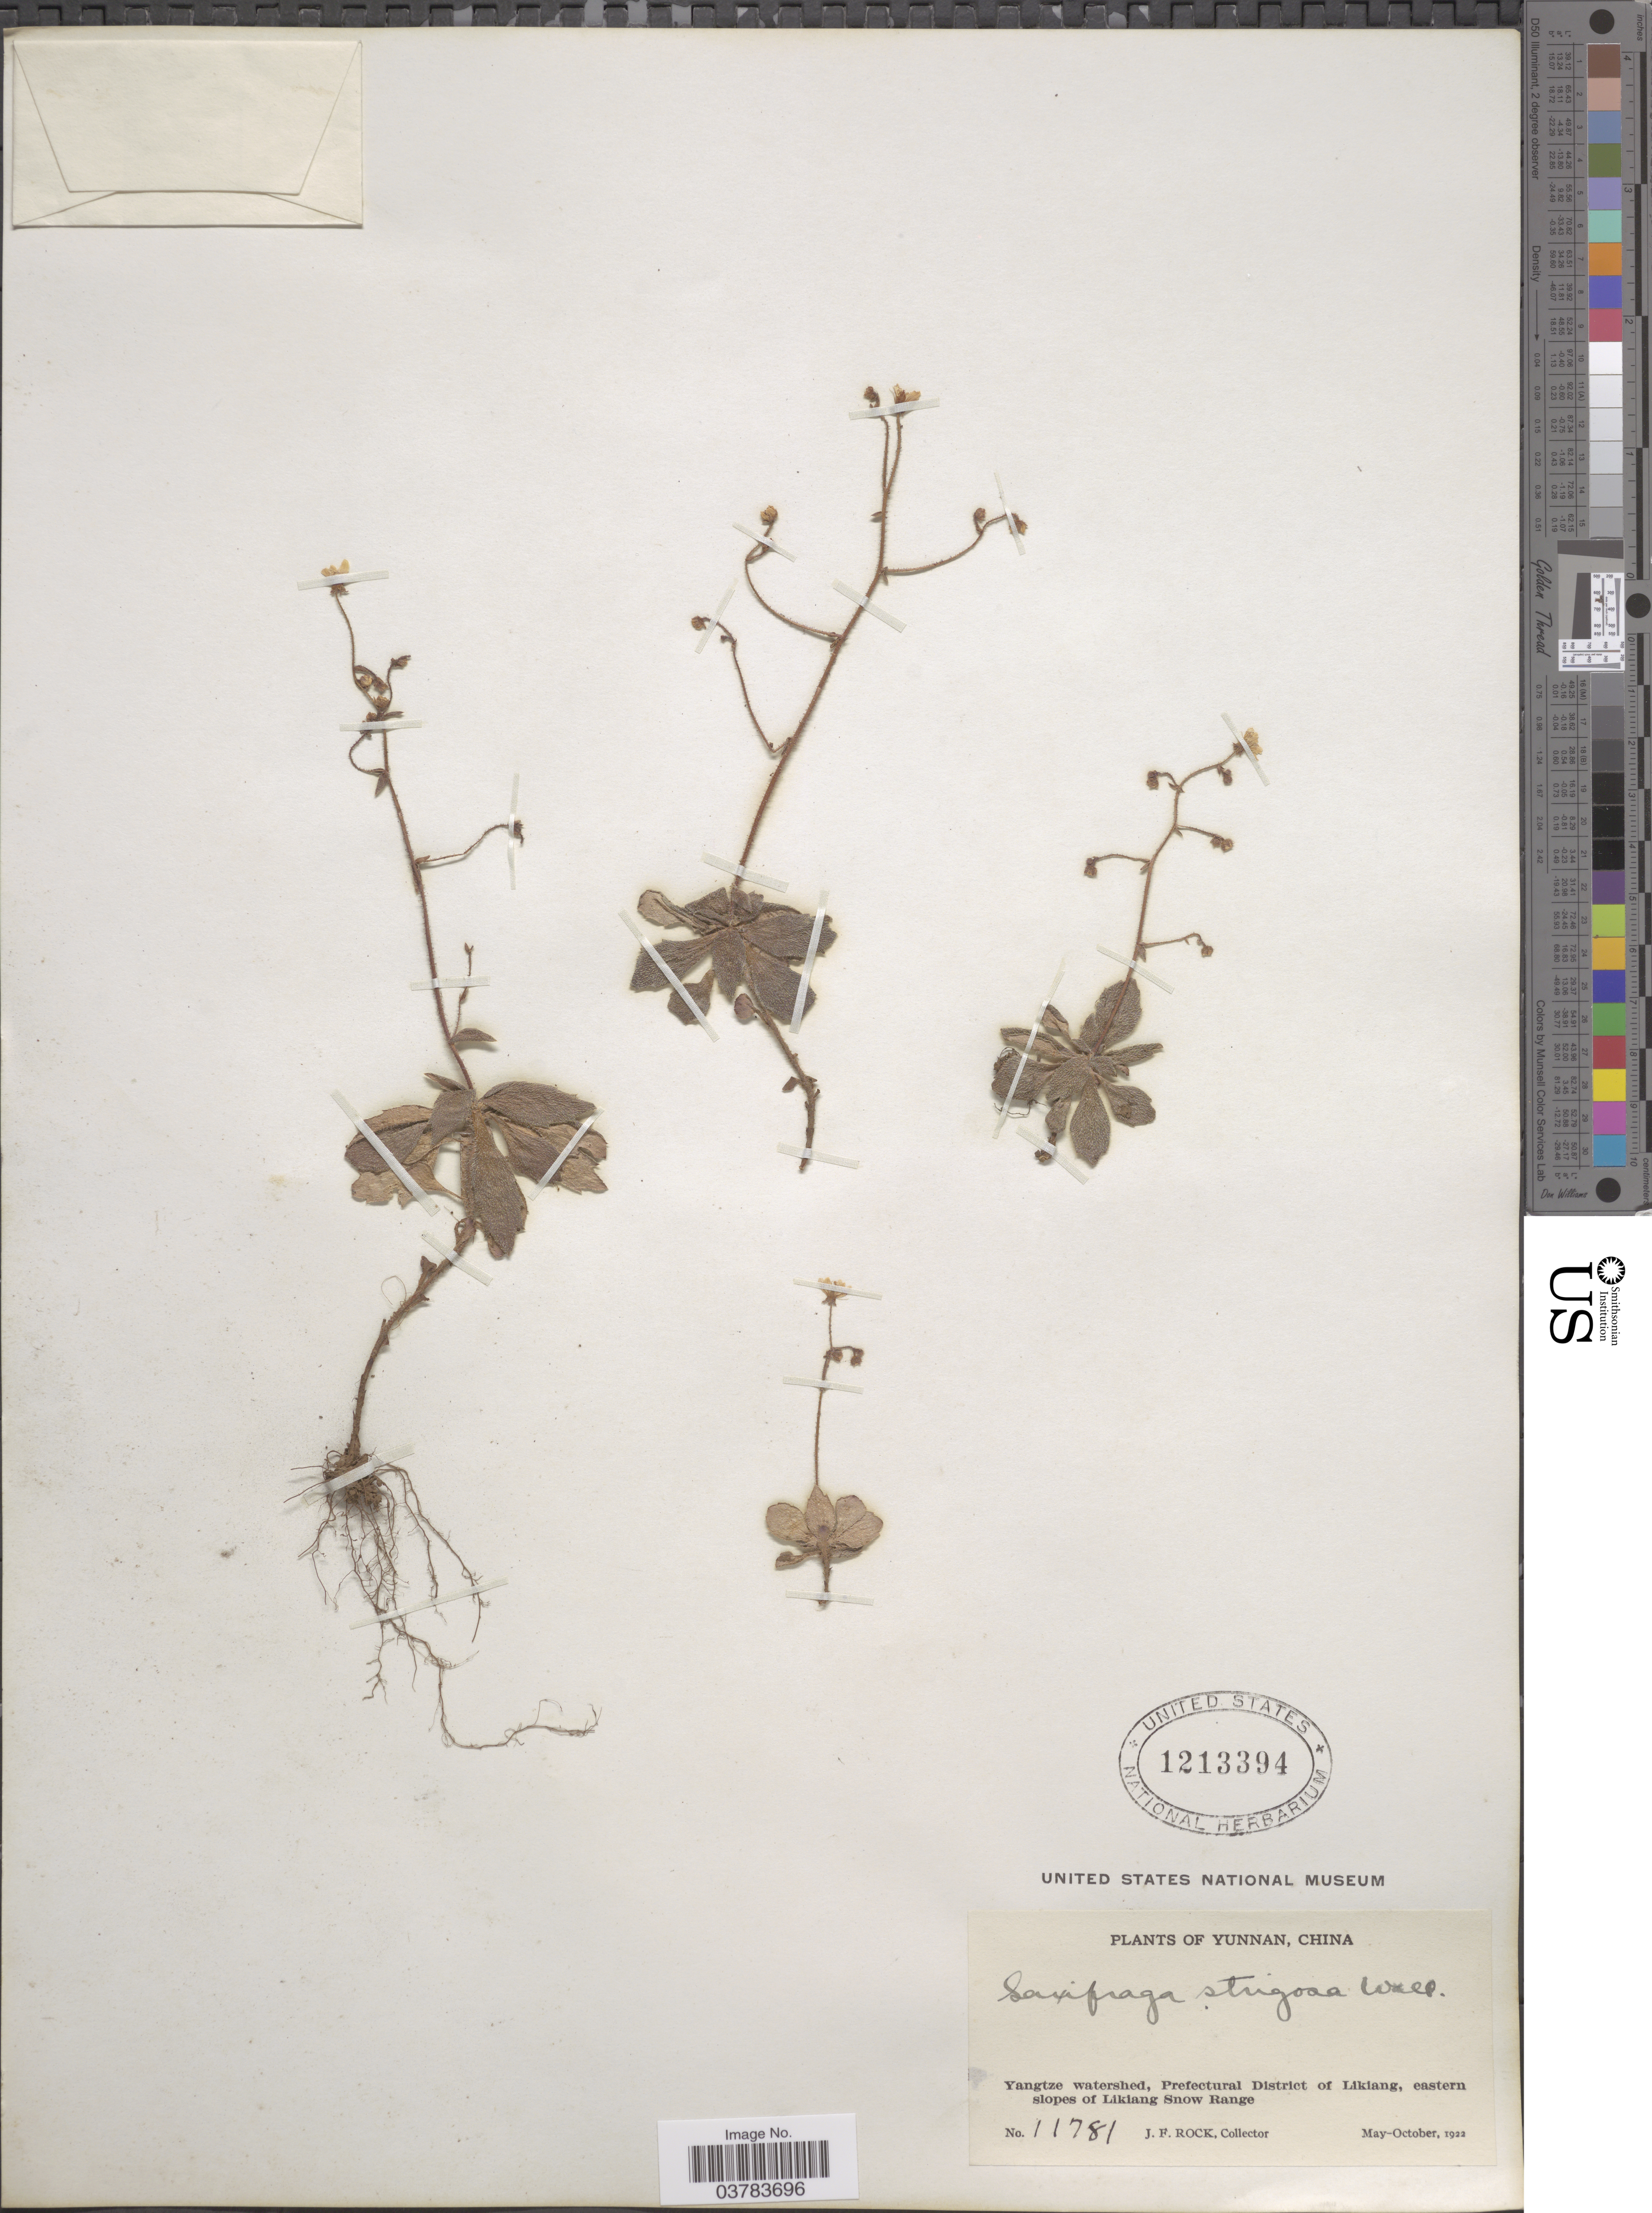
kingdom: Plantae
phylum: Tracheophyta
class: Magnoliopsida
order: Saxifragales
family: Saxifragaceae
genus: Saxifraga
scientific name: Saxifraga strigosa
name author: Wall. ex Ser.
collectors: J. Rock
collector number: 11781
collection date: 1922-05/1922-10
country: China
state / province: Yunnan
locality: Yangtze watershed, Prefectural District of Likiang, eastern slopes of Likiang Snow Range.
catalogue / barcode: US 1213394